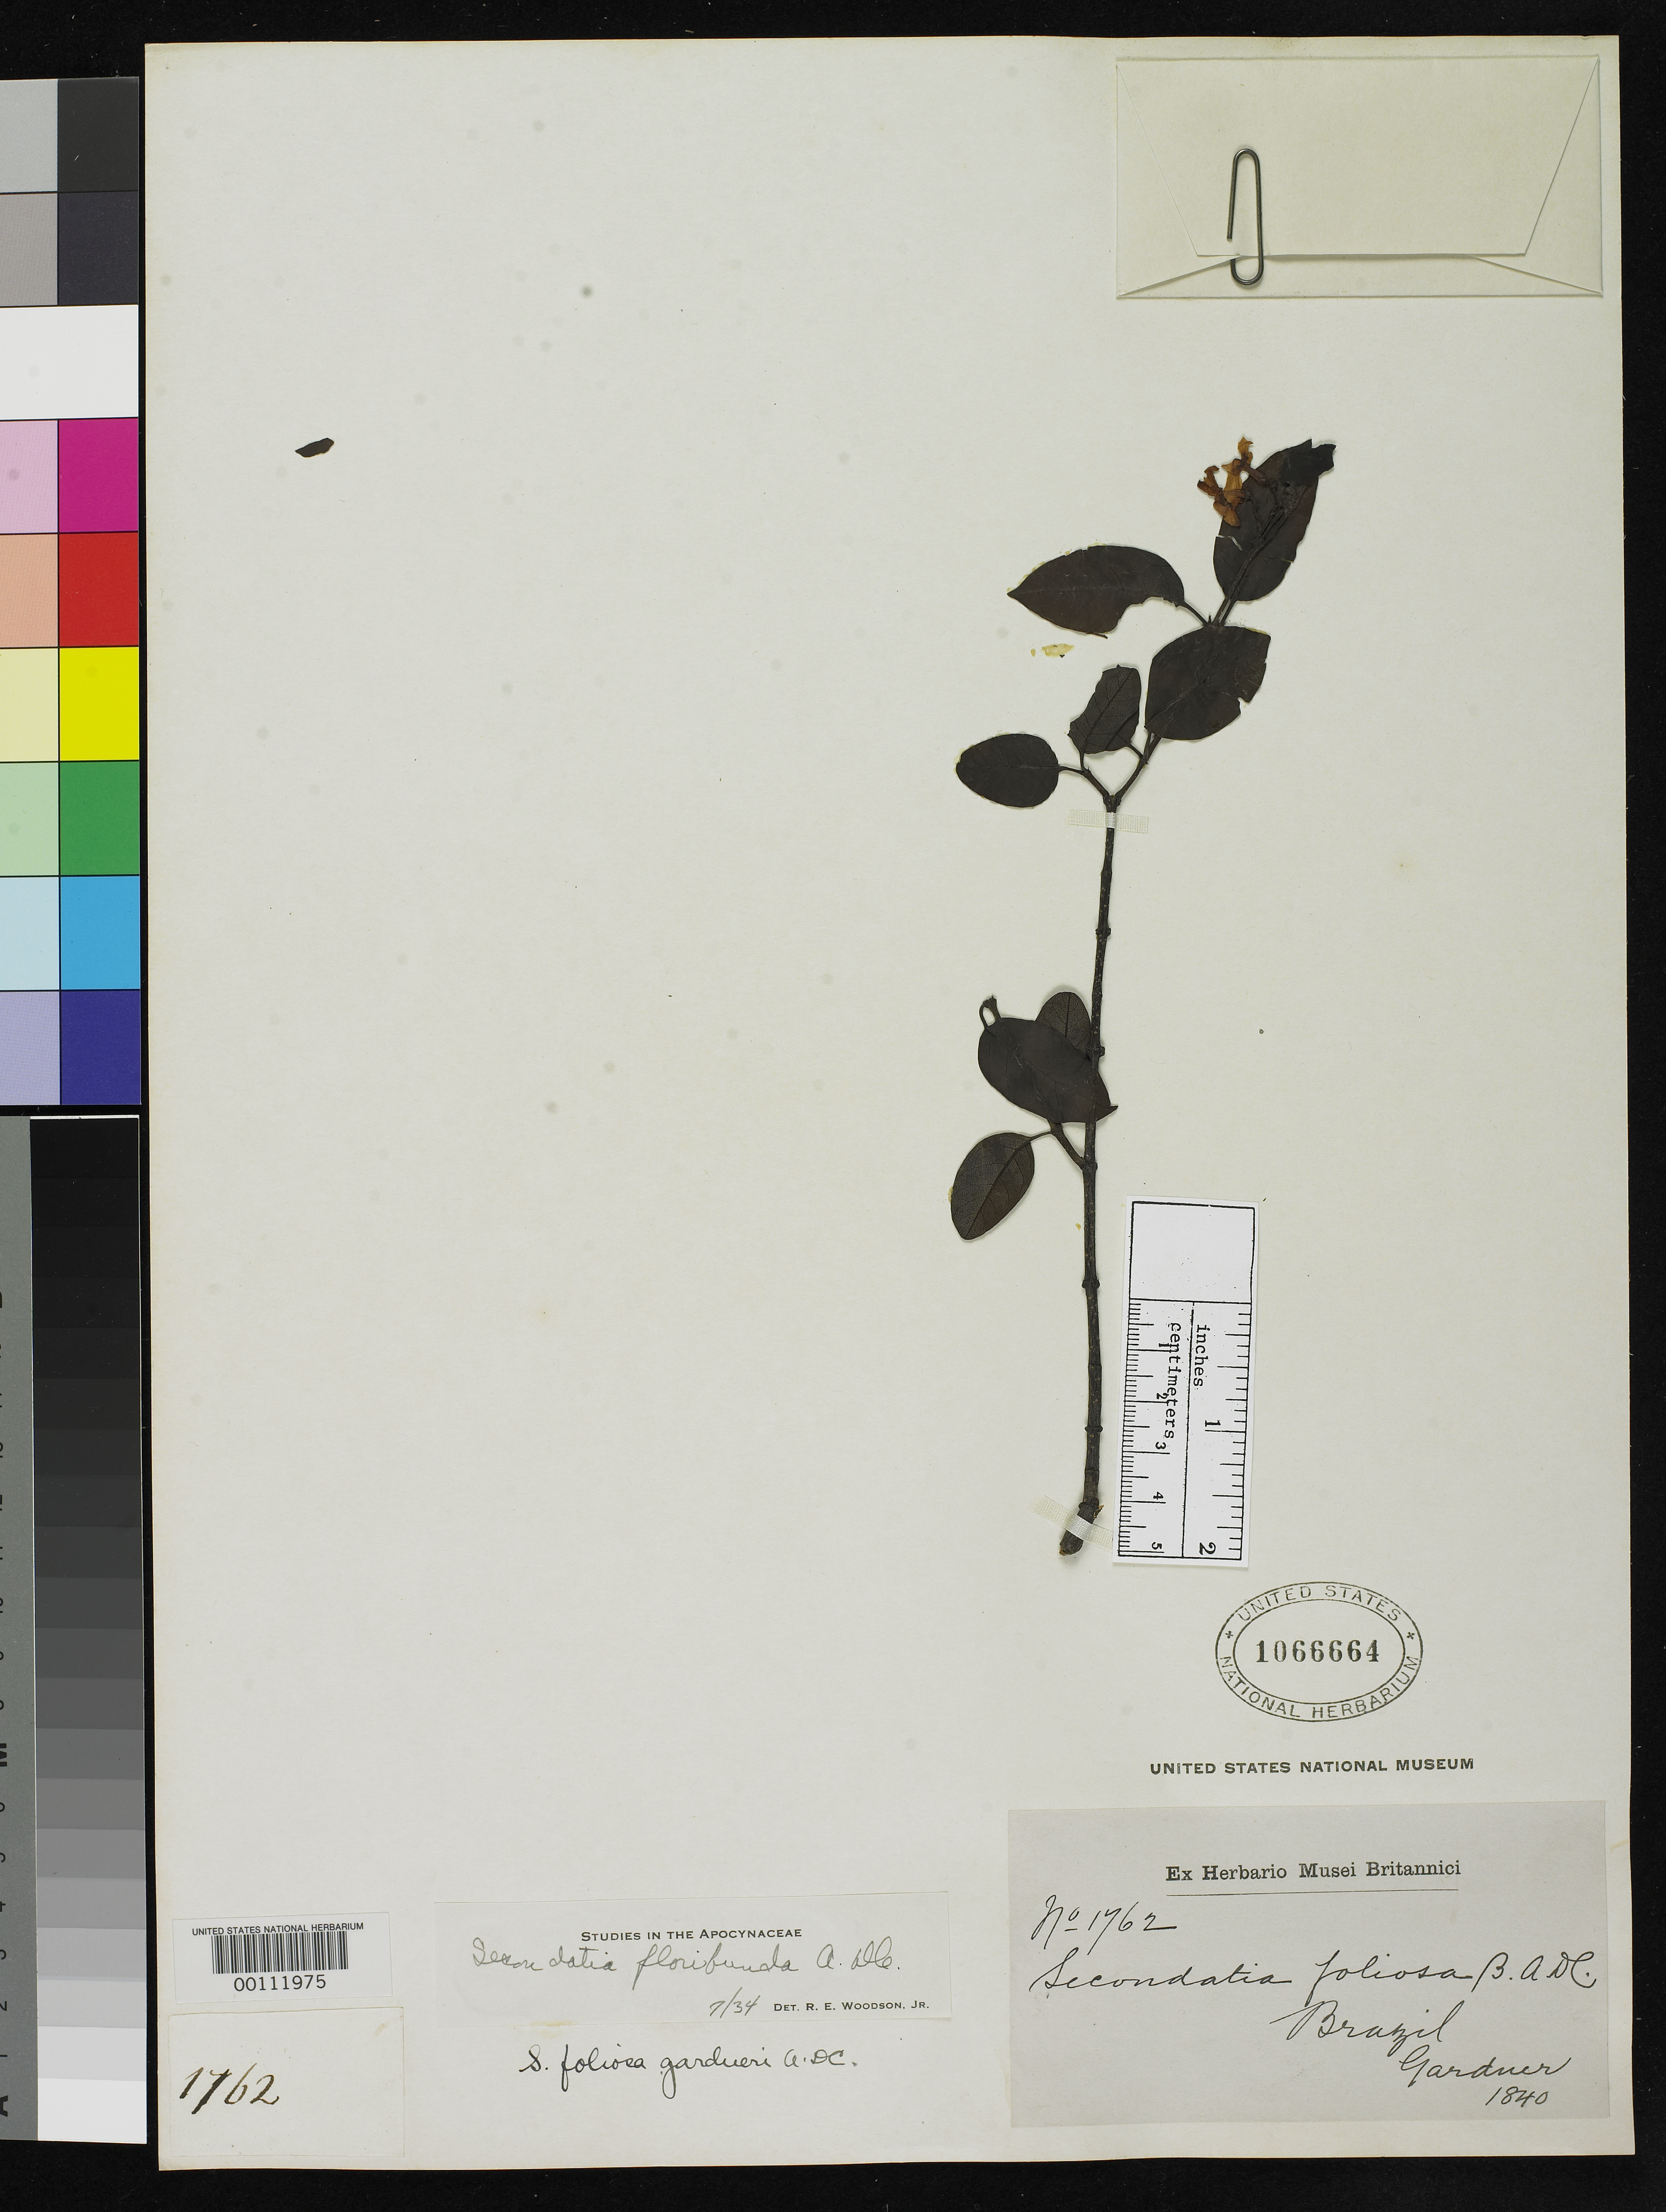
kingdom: Plantae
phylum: Tracheophyta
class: Magnoliopsida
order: Gentianales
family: Apocynaceae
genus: Secondatia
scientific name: Secondatia foliosa var. gardneri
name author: A. DC. in DC.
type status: Isotype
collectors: G. Gardner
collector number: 1762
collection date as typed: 1840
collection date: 1840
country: Brazil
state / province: Ceará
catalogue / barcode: US 1066664